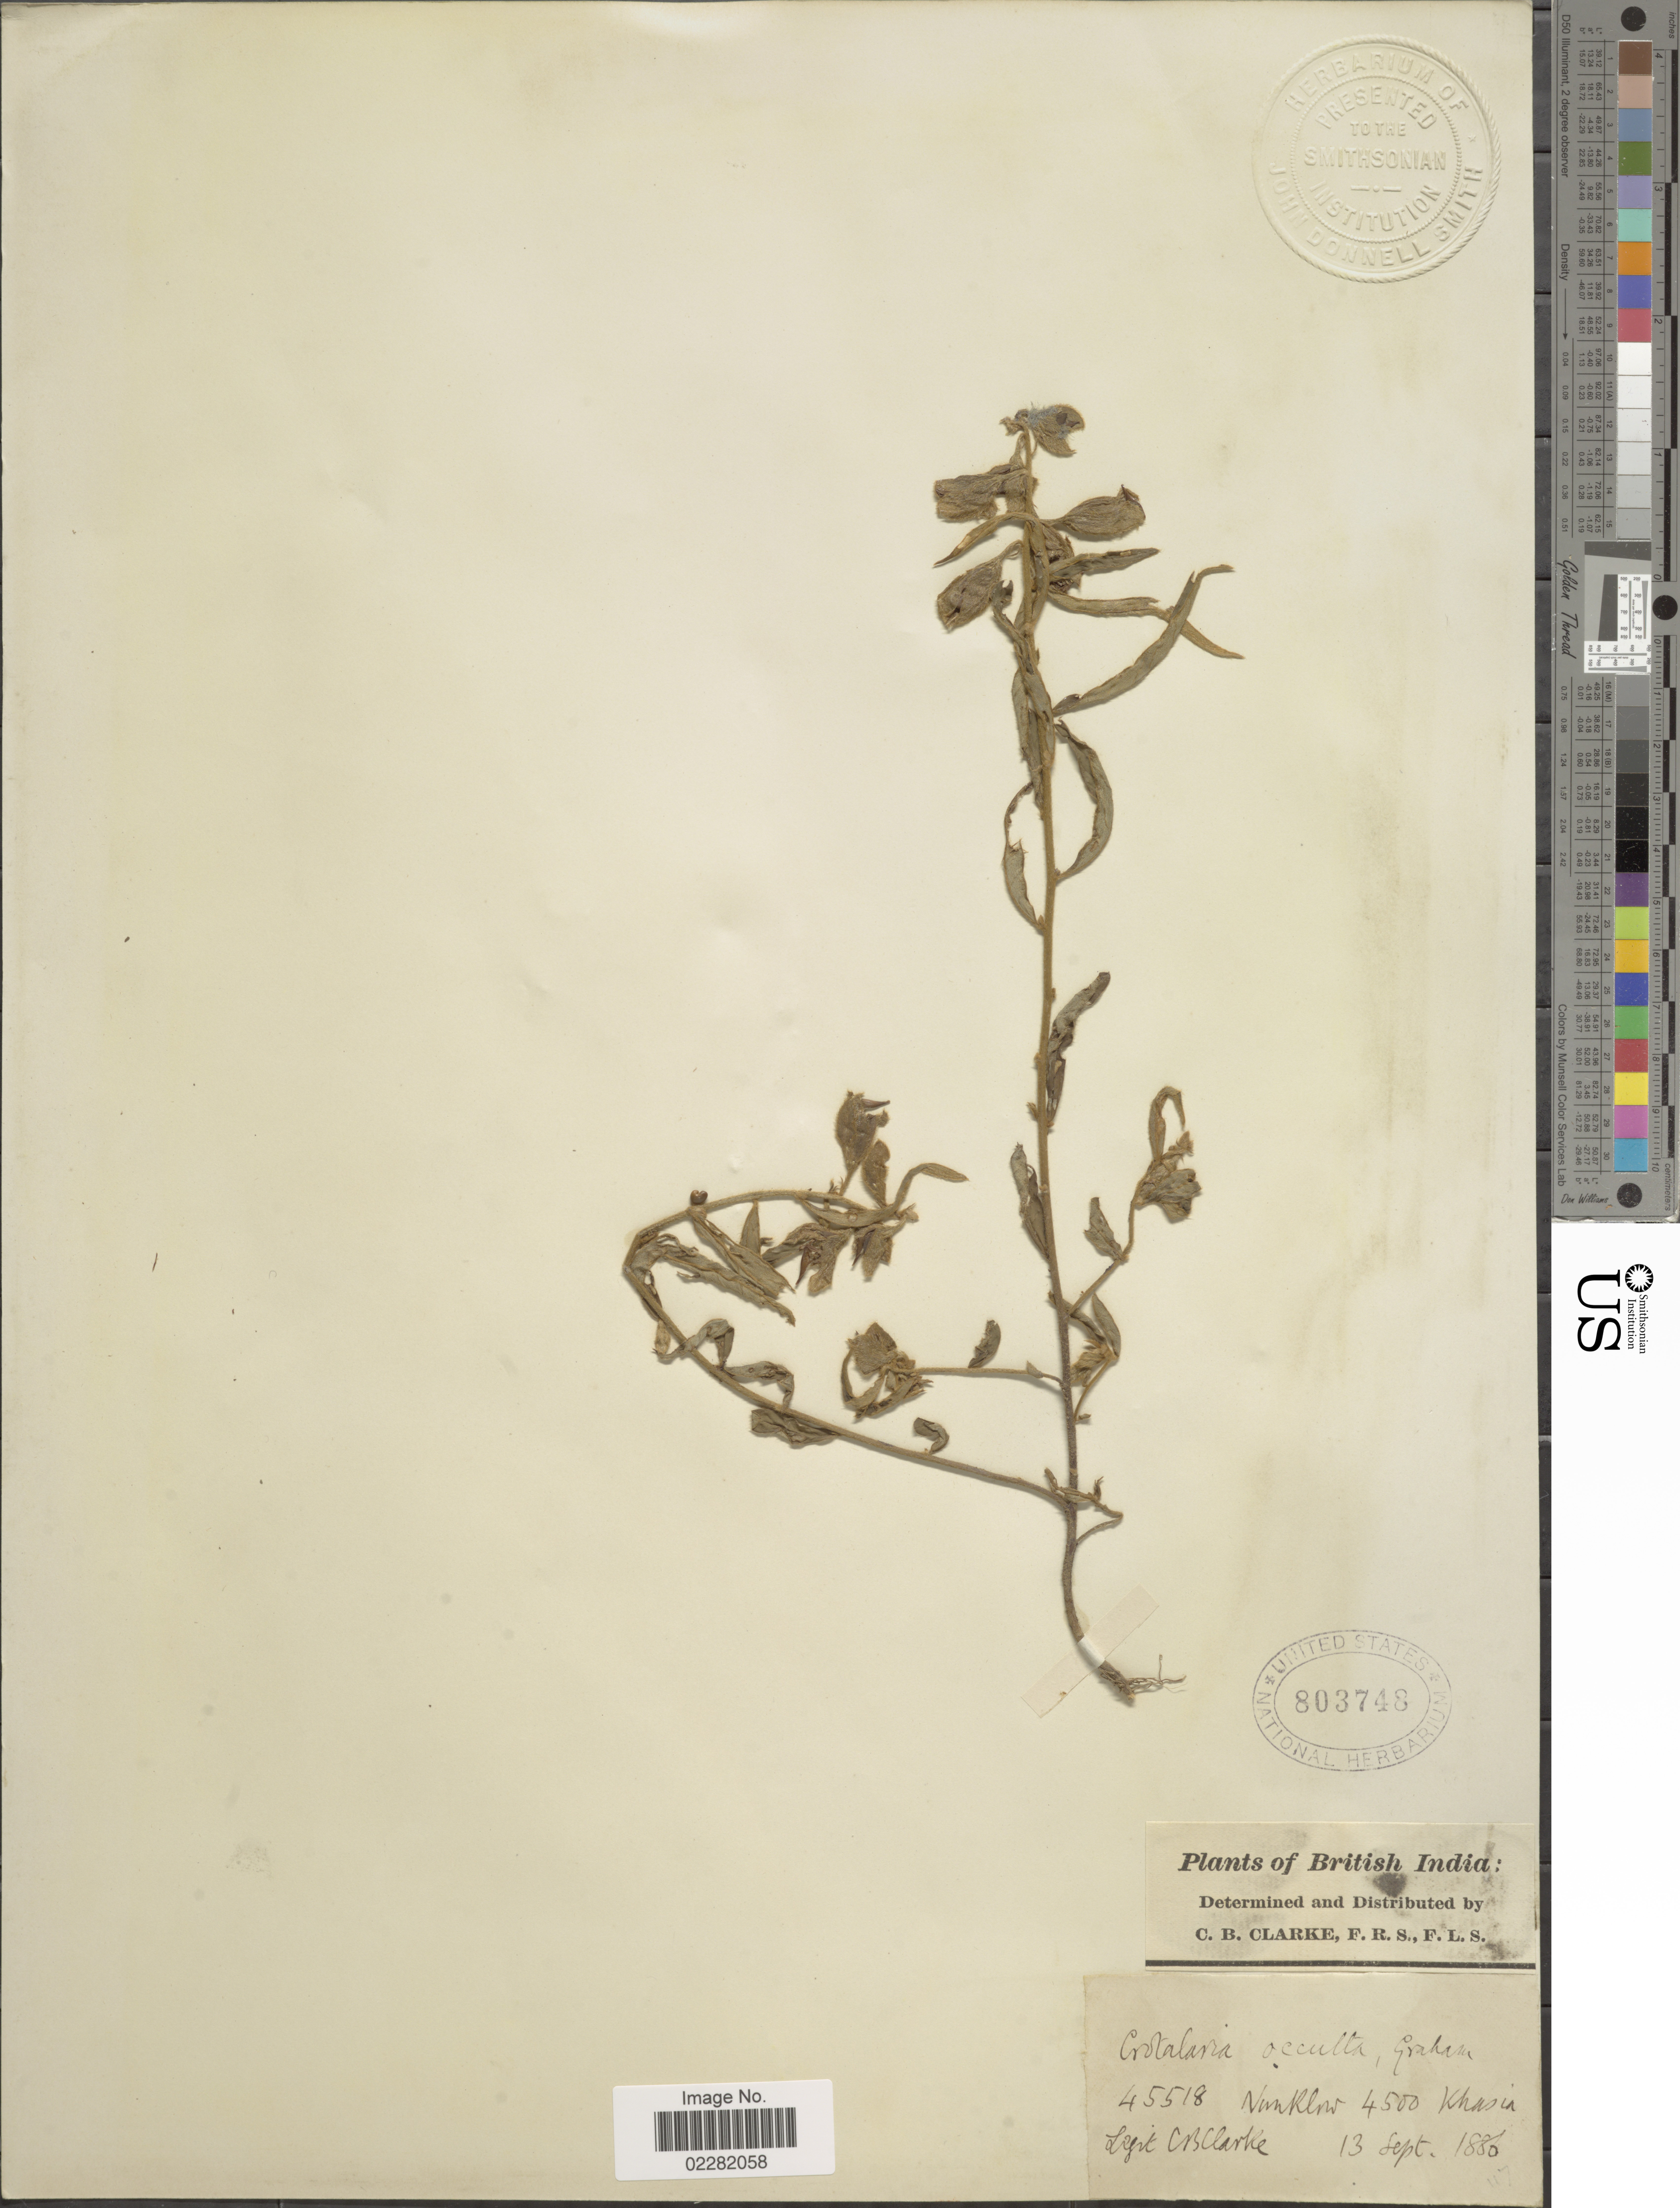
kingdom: Plantae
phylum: Tracheophyta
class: Magnoliopsida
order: Fabales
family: Fabaceae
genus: Crotalaria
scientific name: Crotalaria occulta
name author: Graham ex Benth.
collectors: C. B. Clarke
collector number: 45518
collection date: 1886-09-13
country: India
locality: British India, Nanklow, Khasia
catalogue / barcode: US 803748